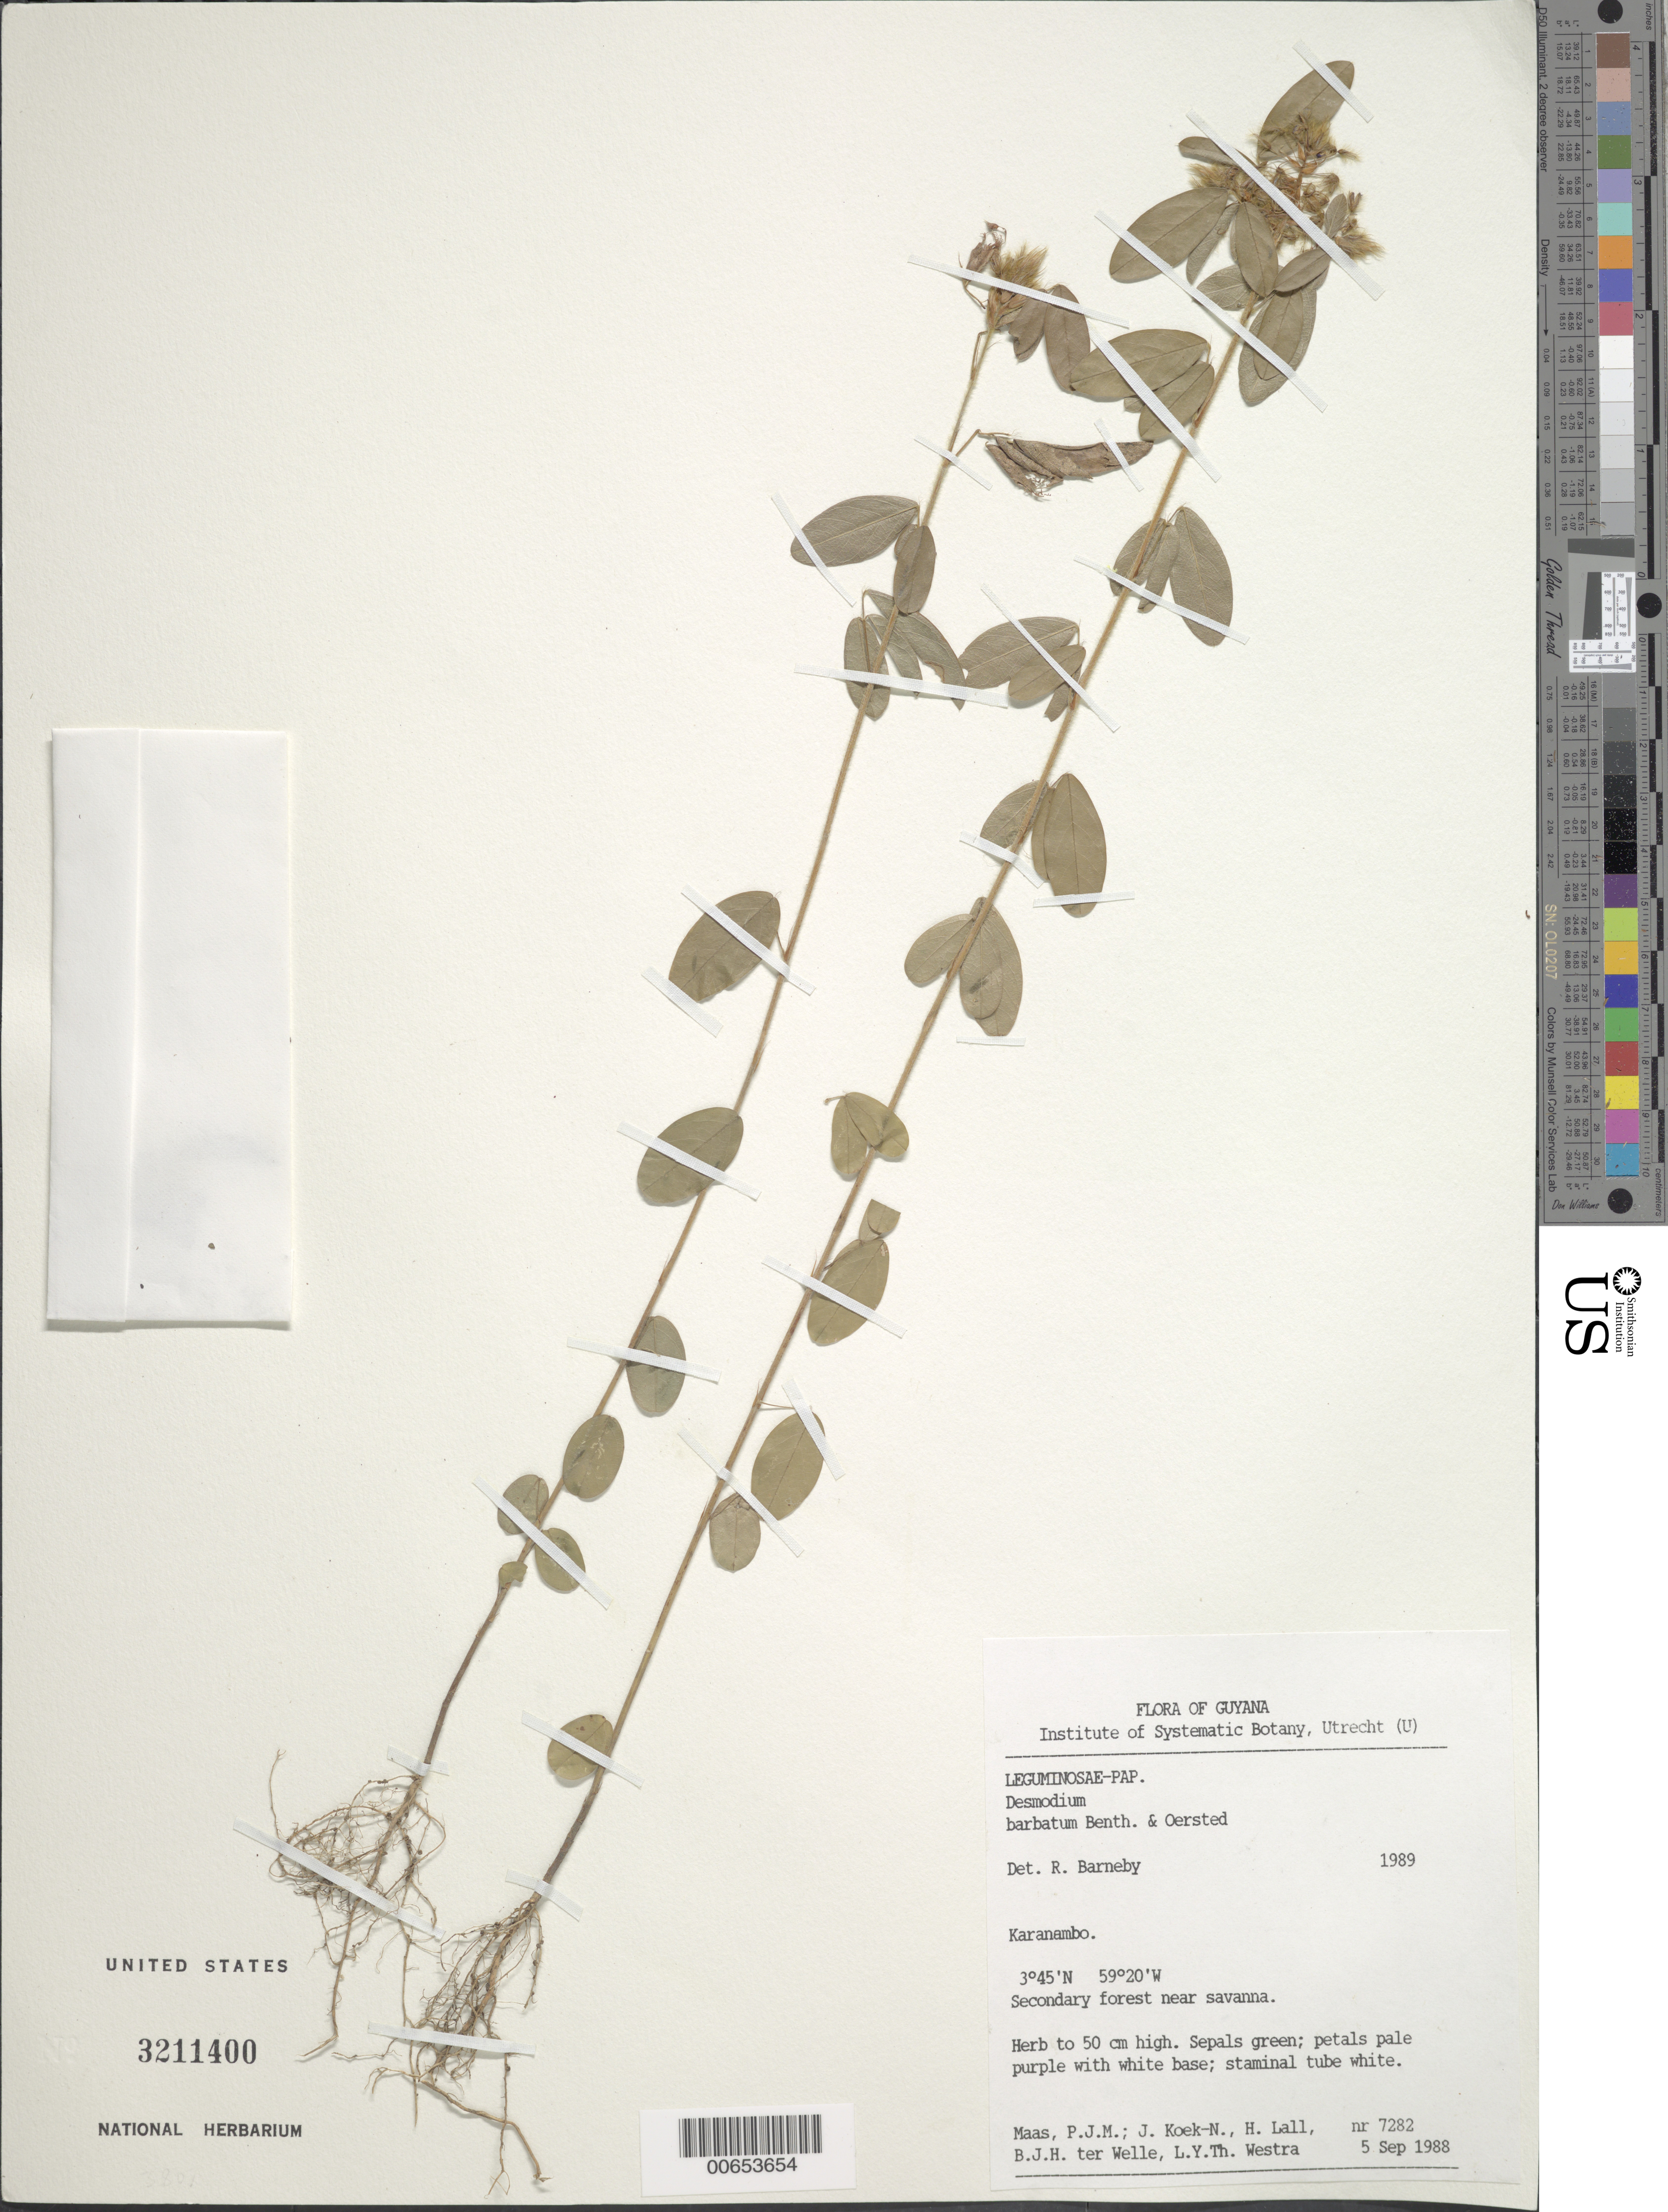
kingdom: Plantae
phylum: Tracheophyta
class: Magnoliopsida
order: Fabales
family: Fabaceae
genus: Grona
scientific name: Grona barbata var. barbata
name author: (L.) H. Ohashi & K. Ohashi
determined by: Strong, Mark T., (BOT), Smithsonian Institution - National Museum of Natural History (UNITED STATES)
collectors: P. Maas, J. Koek-Noorman, H. Lall, B. Welle & L. Y. T. Westra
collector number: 7282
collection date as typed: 5-Sep-88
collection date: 1988-09-05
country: Guyana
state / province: U. Takutu-U. Essequibo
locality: Karanambo, Rupununi River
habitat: Secondary forest near savanna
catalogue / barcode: US 3211400